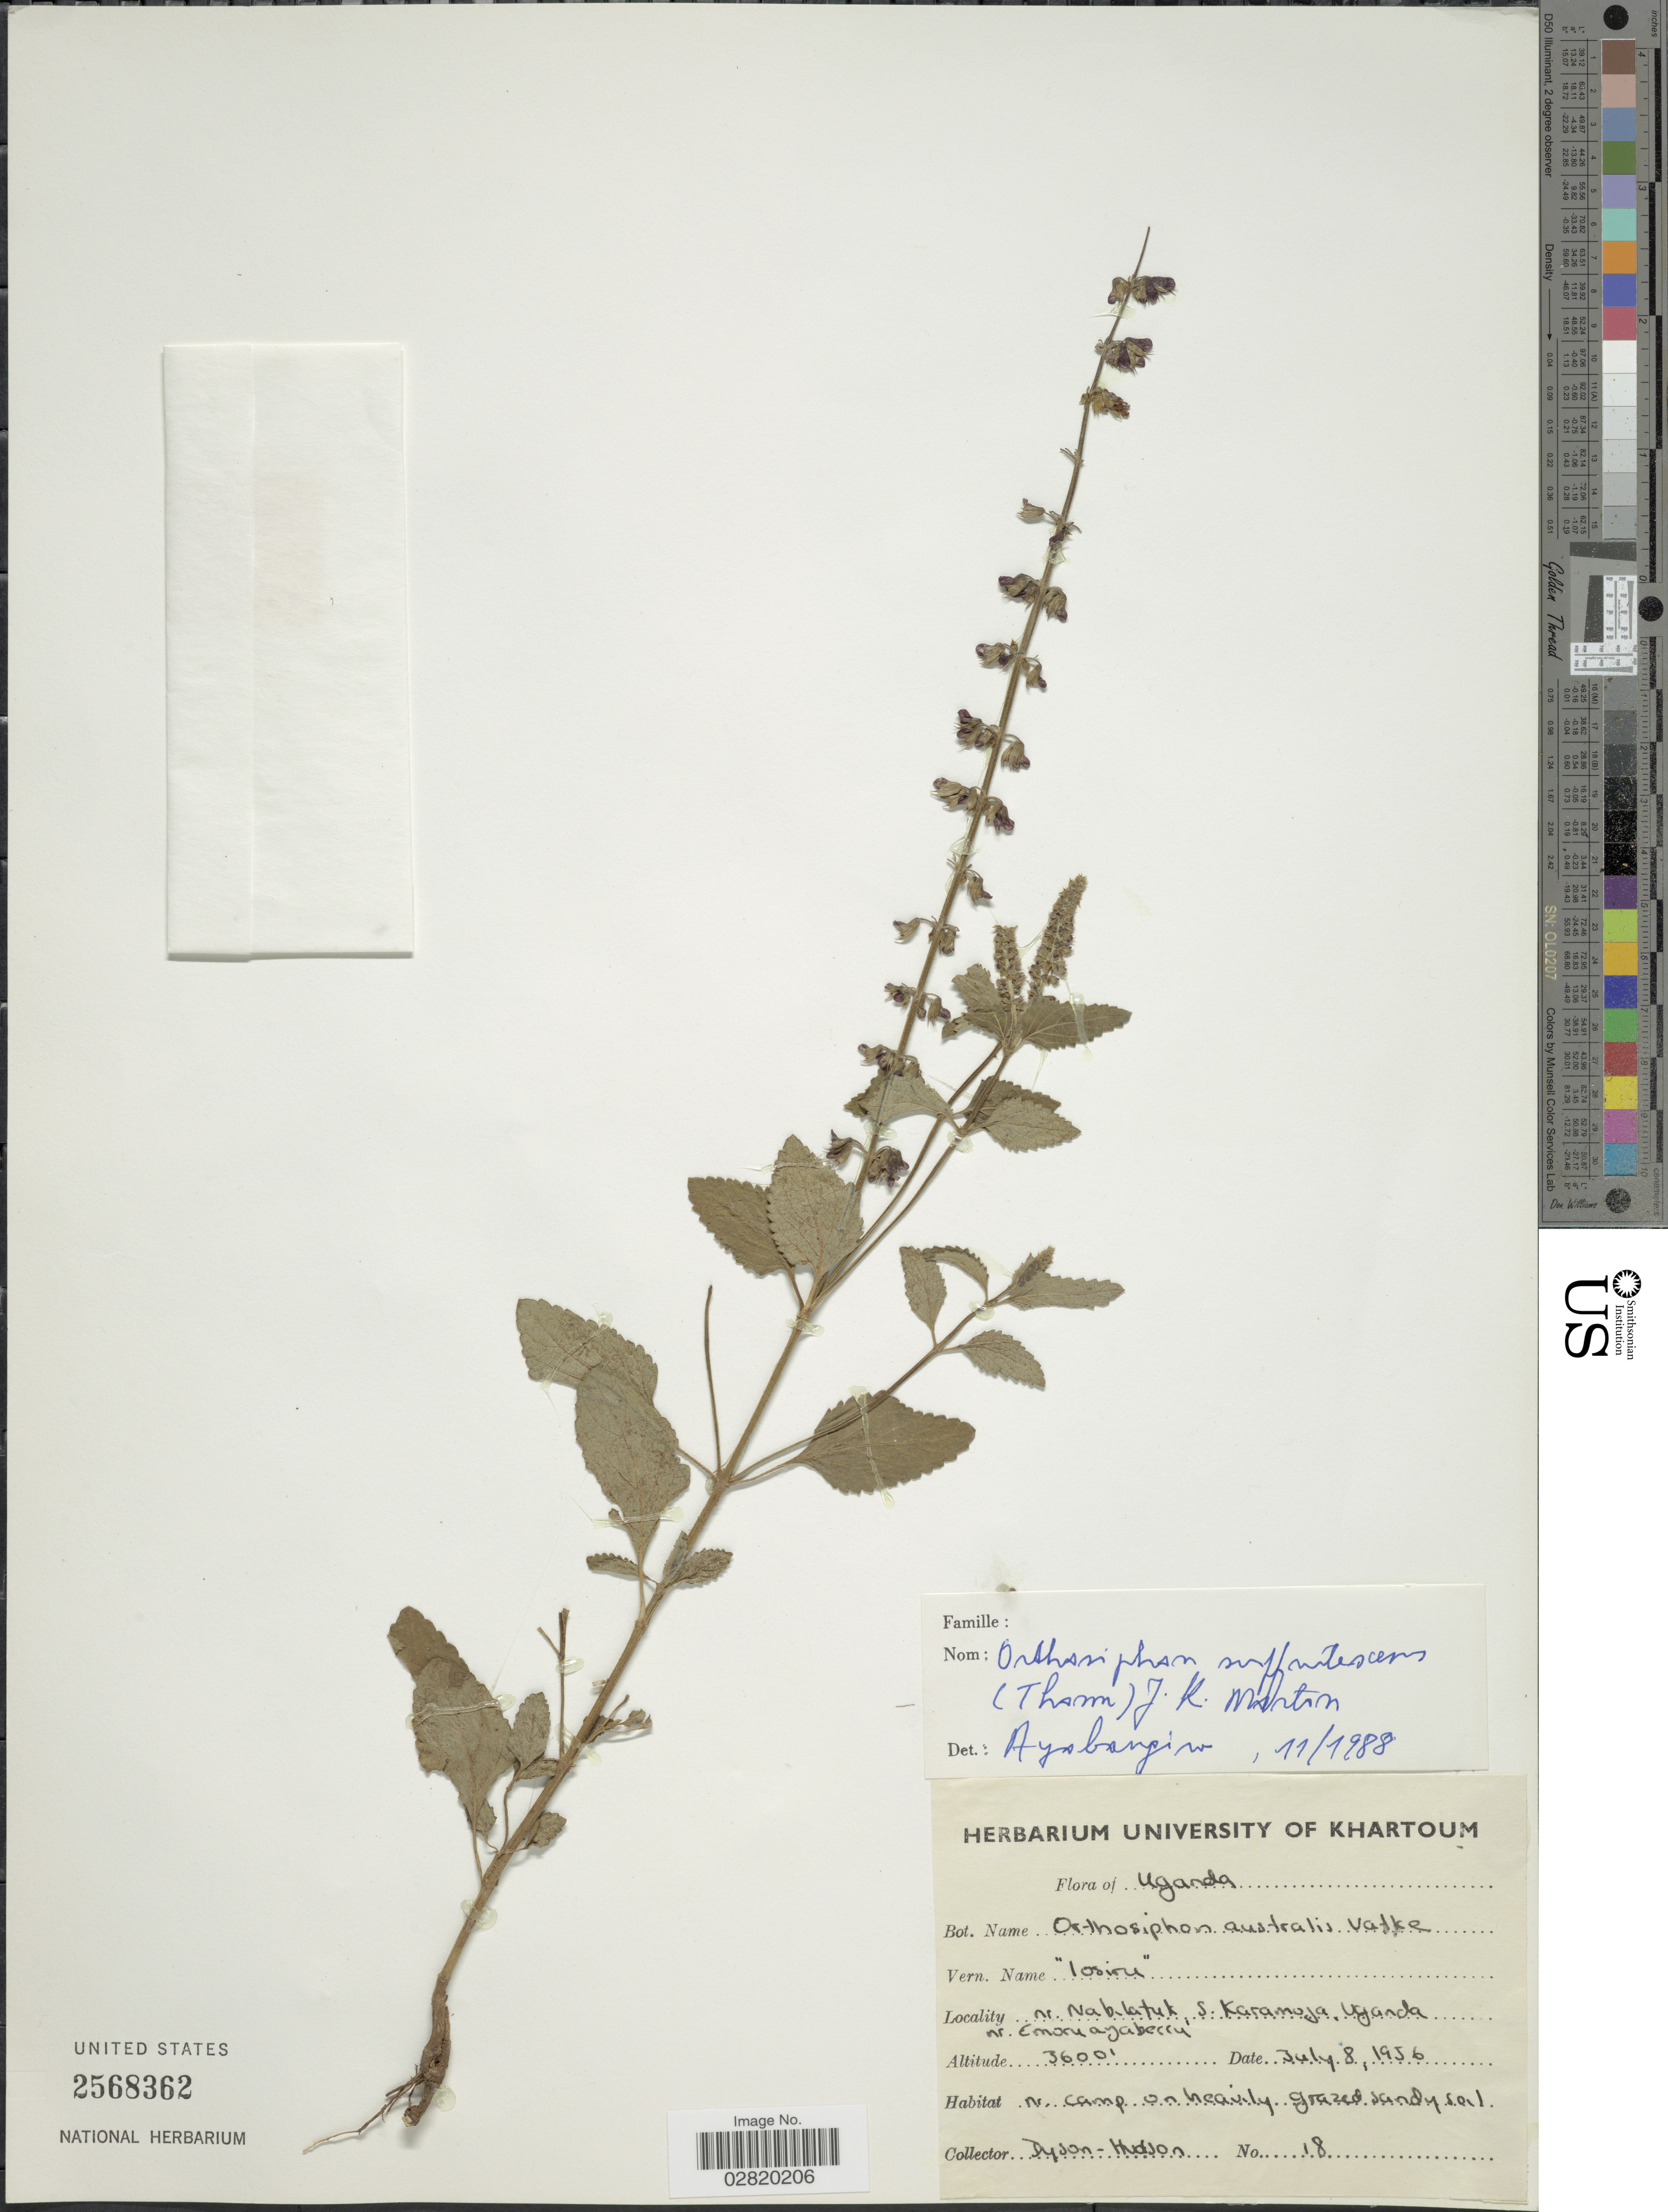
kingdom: Plantae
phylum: Tracheophyta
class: Magnoliopsida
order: Lamiales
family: Lamiaceae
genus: Orthosiphon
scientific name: Orthosiphon suffrutescens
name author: (Schumach.) J.K. Morton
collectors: Dyson-Hudson, --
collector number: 18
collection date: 1956-07-08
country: Uganda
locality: Nr. Nabilatuk, S. Karamoja. nr. Emoruayaberru.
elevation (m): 1097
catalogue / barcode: US 2568362